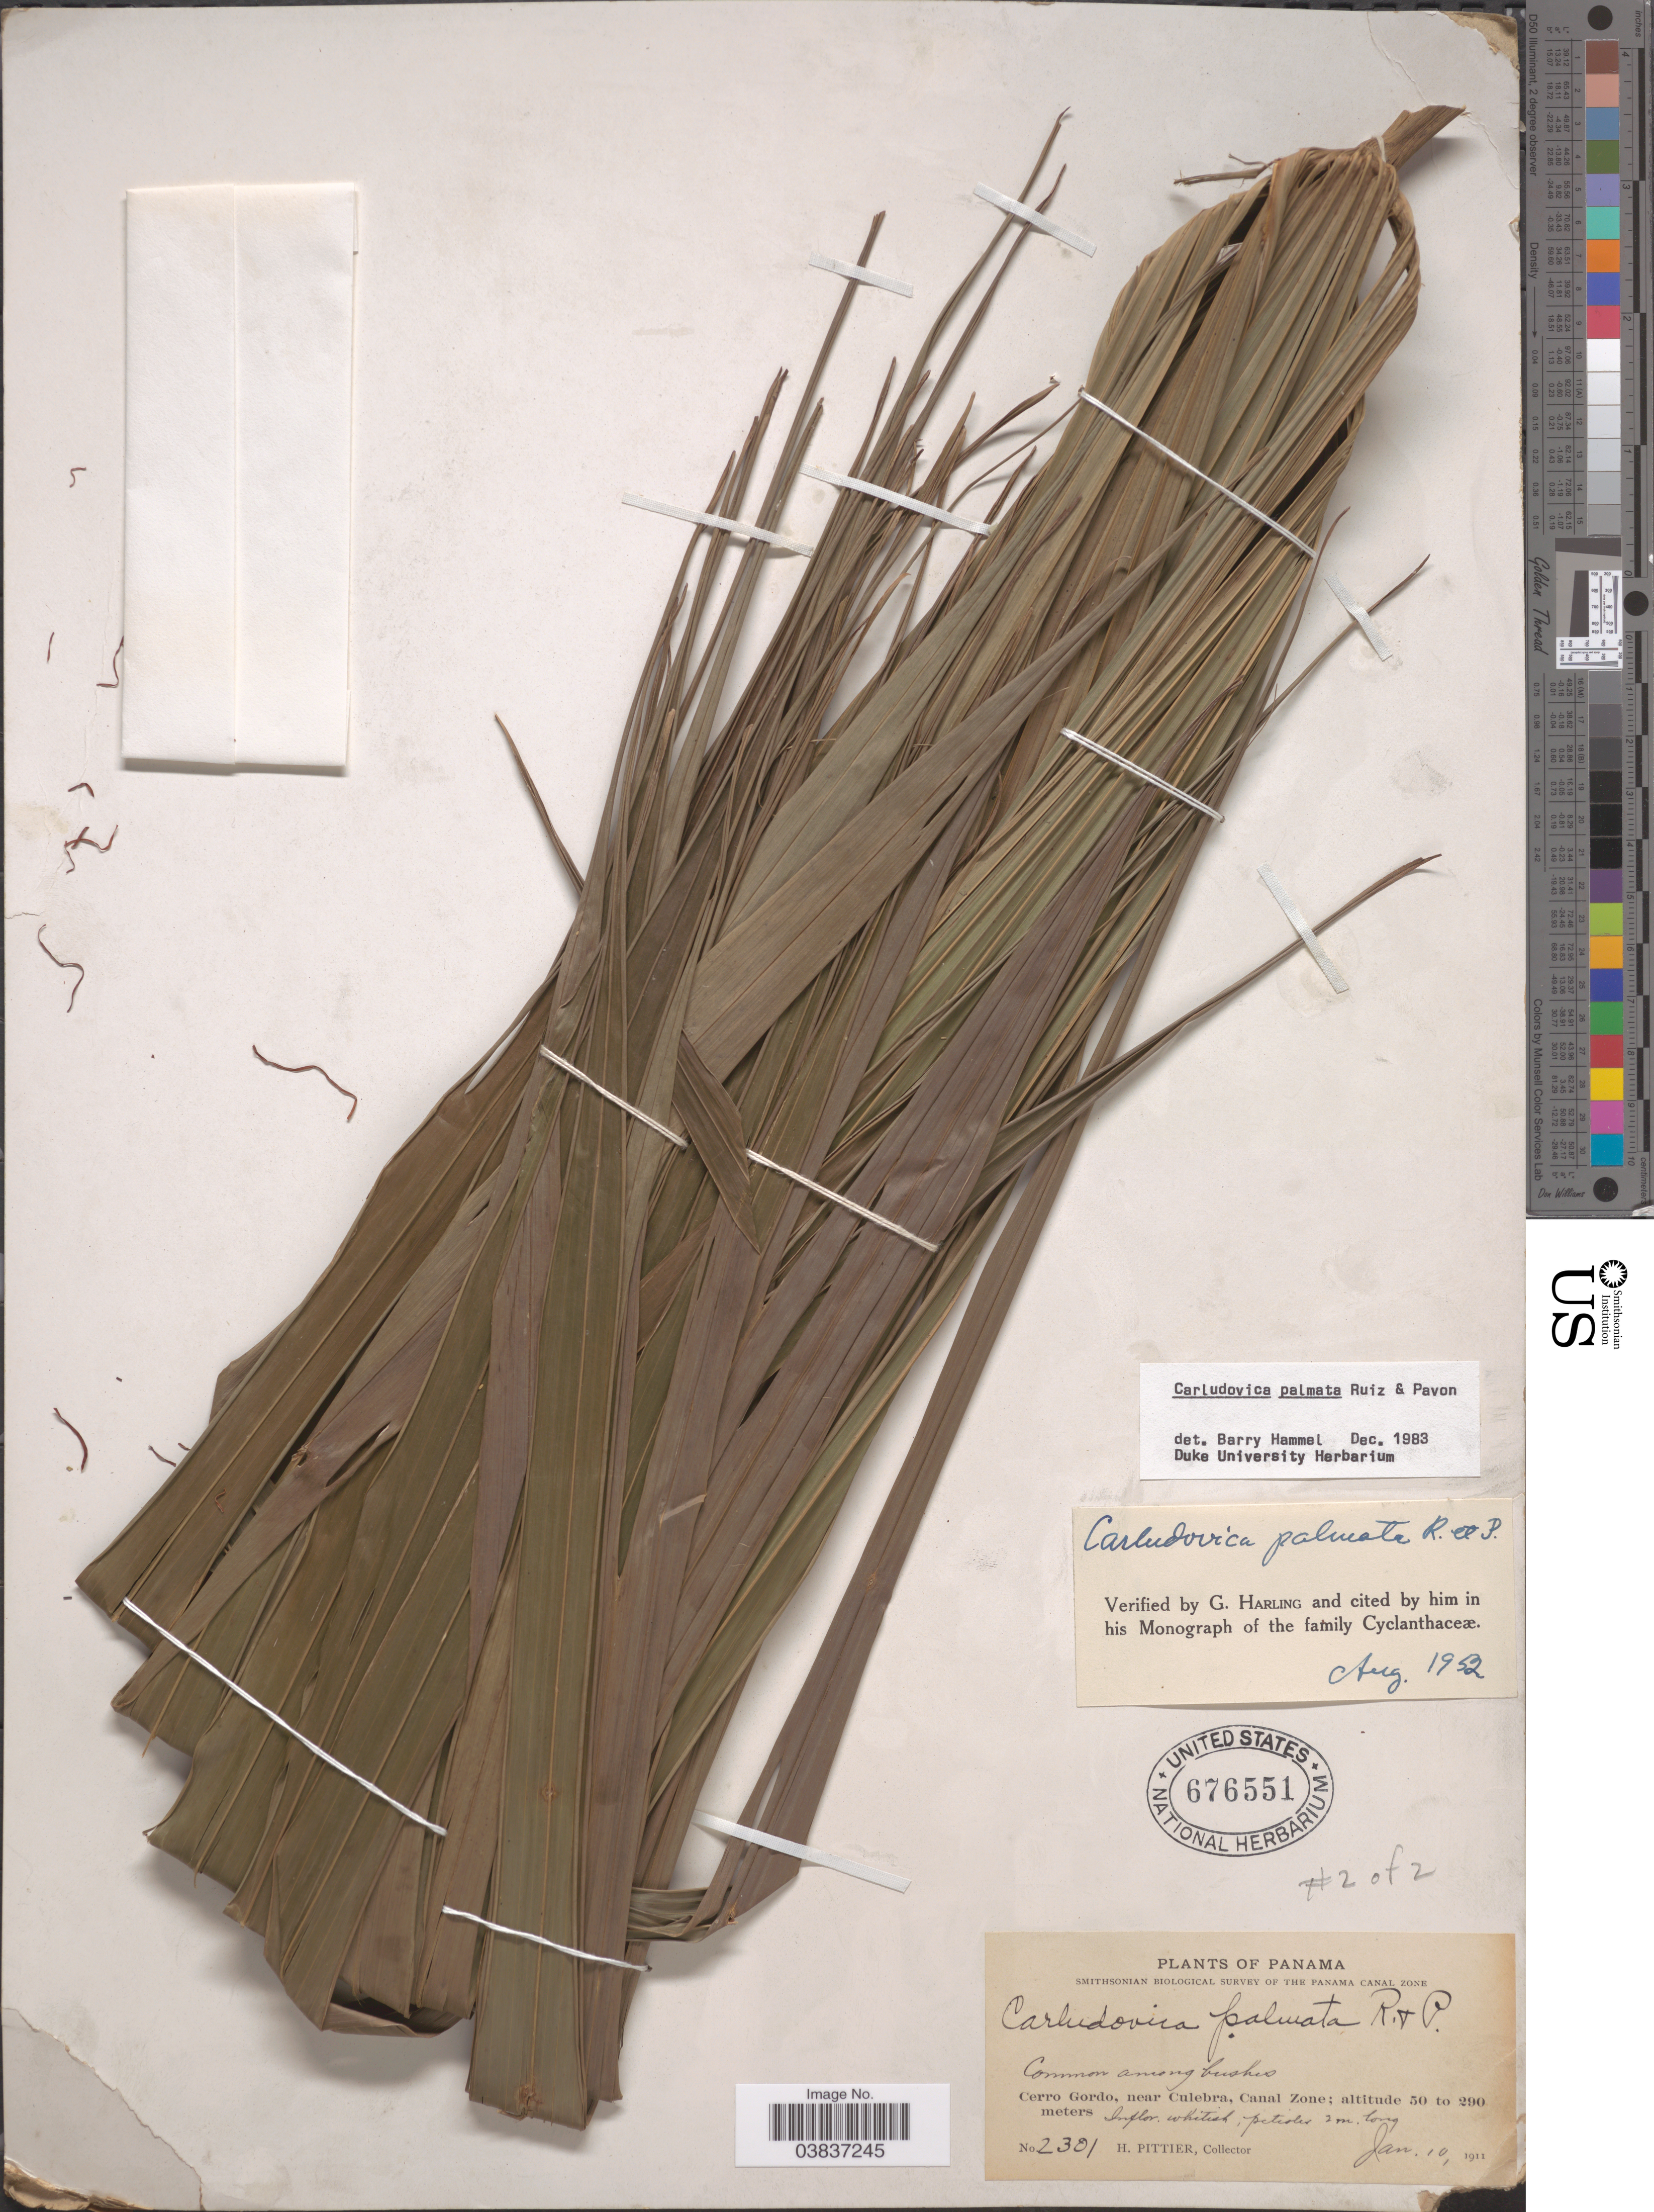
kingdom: Plantae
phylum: Tracheophyta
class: Liliopsida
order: Pandanales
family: Cyclanthaceae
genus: Carludovica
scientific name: Carludovica palmata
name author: Ruiz & Pav.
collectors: H. F. Pittier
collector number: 2301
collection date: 1911-01-10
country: Panama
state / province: Colón / Panamá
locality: The Panama Canal Zone. Cerro Gordo, near Culebra, Canal Zone.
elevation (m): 50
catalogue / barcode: US 676551